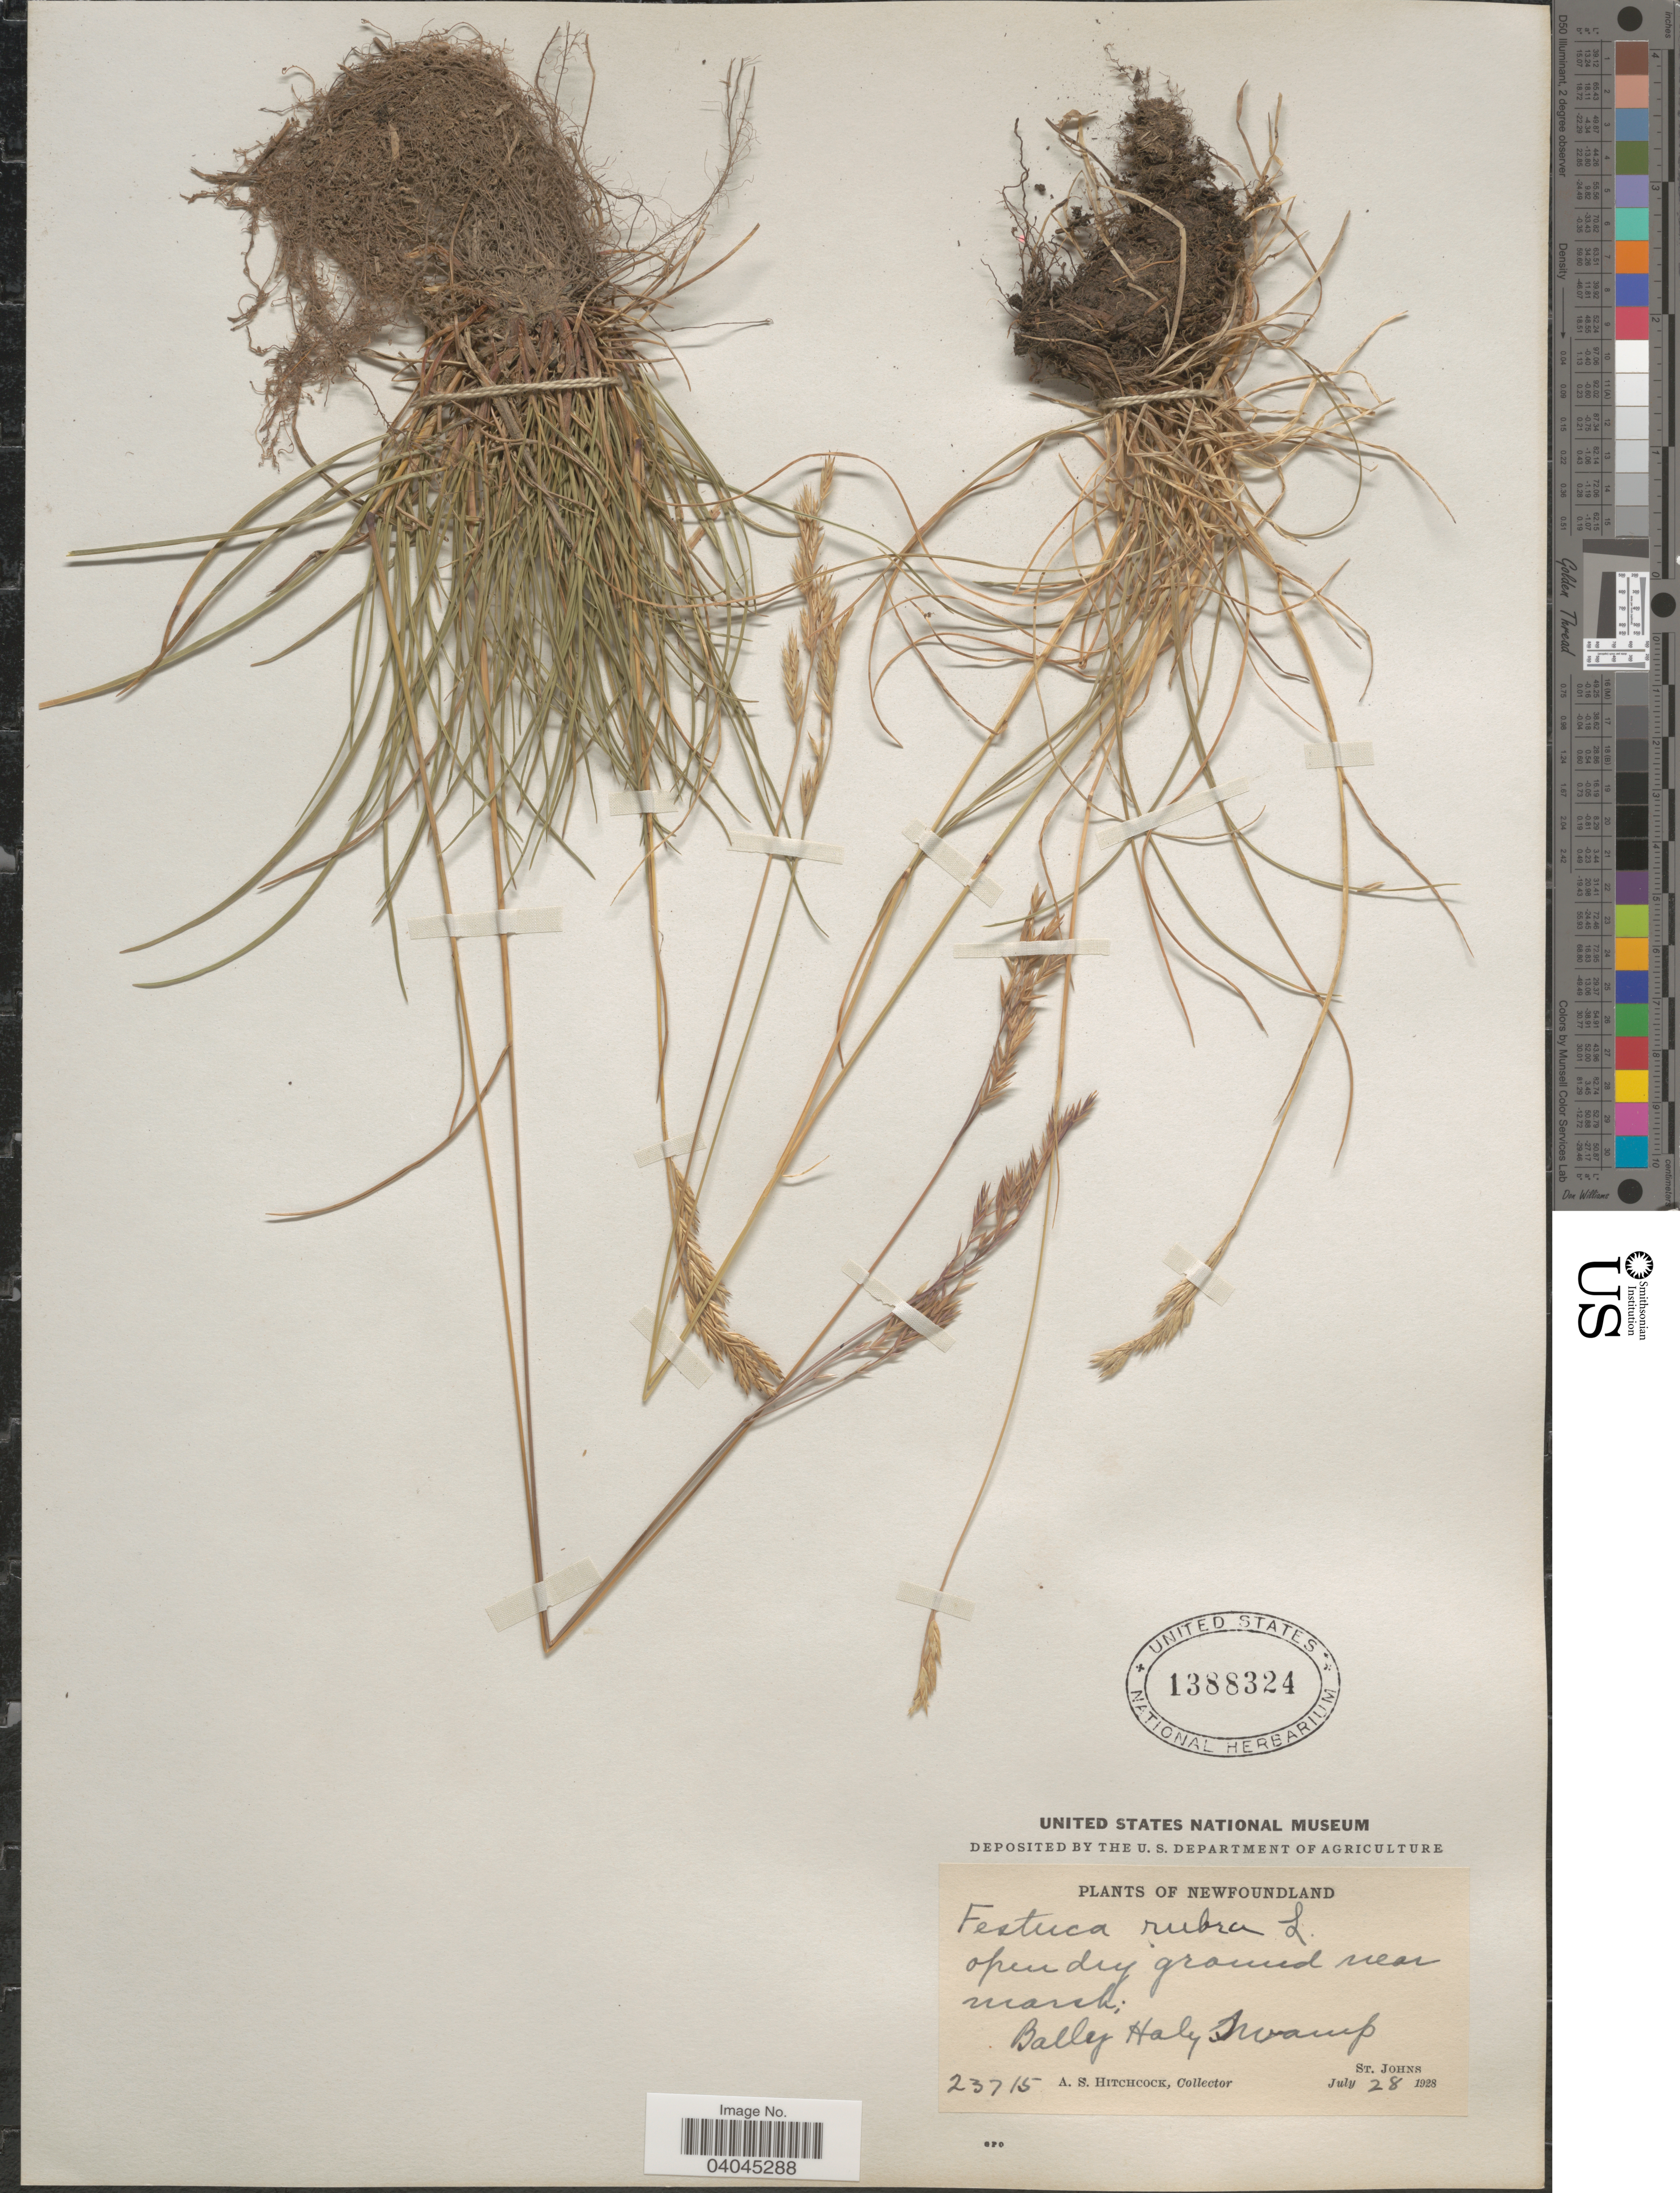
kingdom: Plantae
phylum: Tracheophyta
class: Liliopsida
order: Poales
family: Poaceae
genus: Festuca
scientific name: Festuca rubra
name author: L.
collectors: A. S. Hitchcock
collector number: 23715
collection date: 1928-07-28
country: Canada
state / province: Newfoundland and Labrador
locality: Bally Haly Swamp. St. Johns.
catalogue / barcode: US 1388324